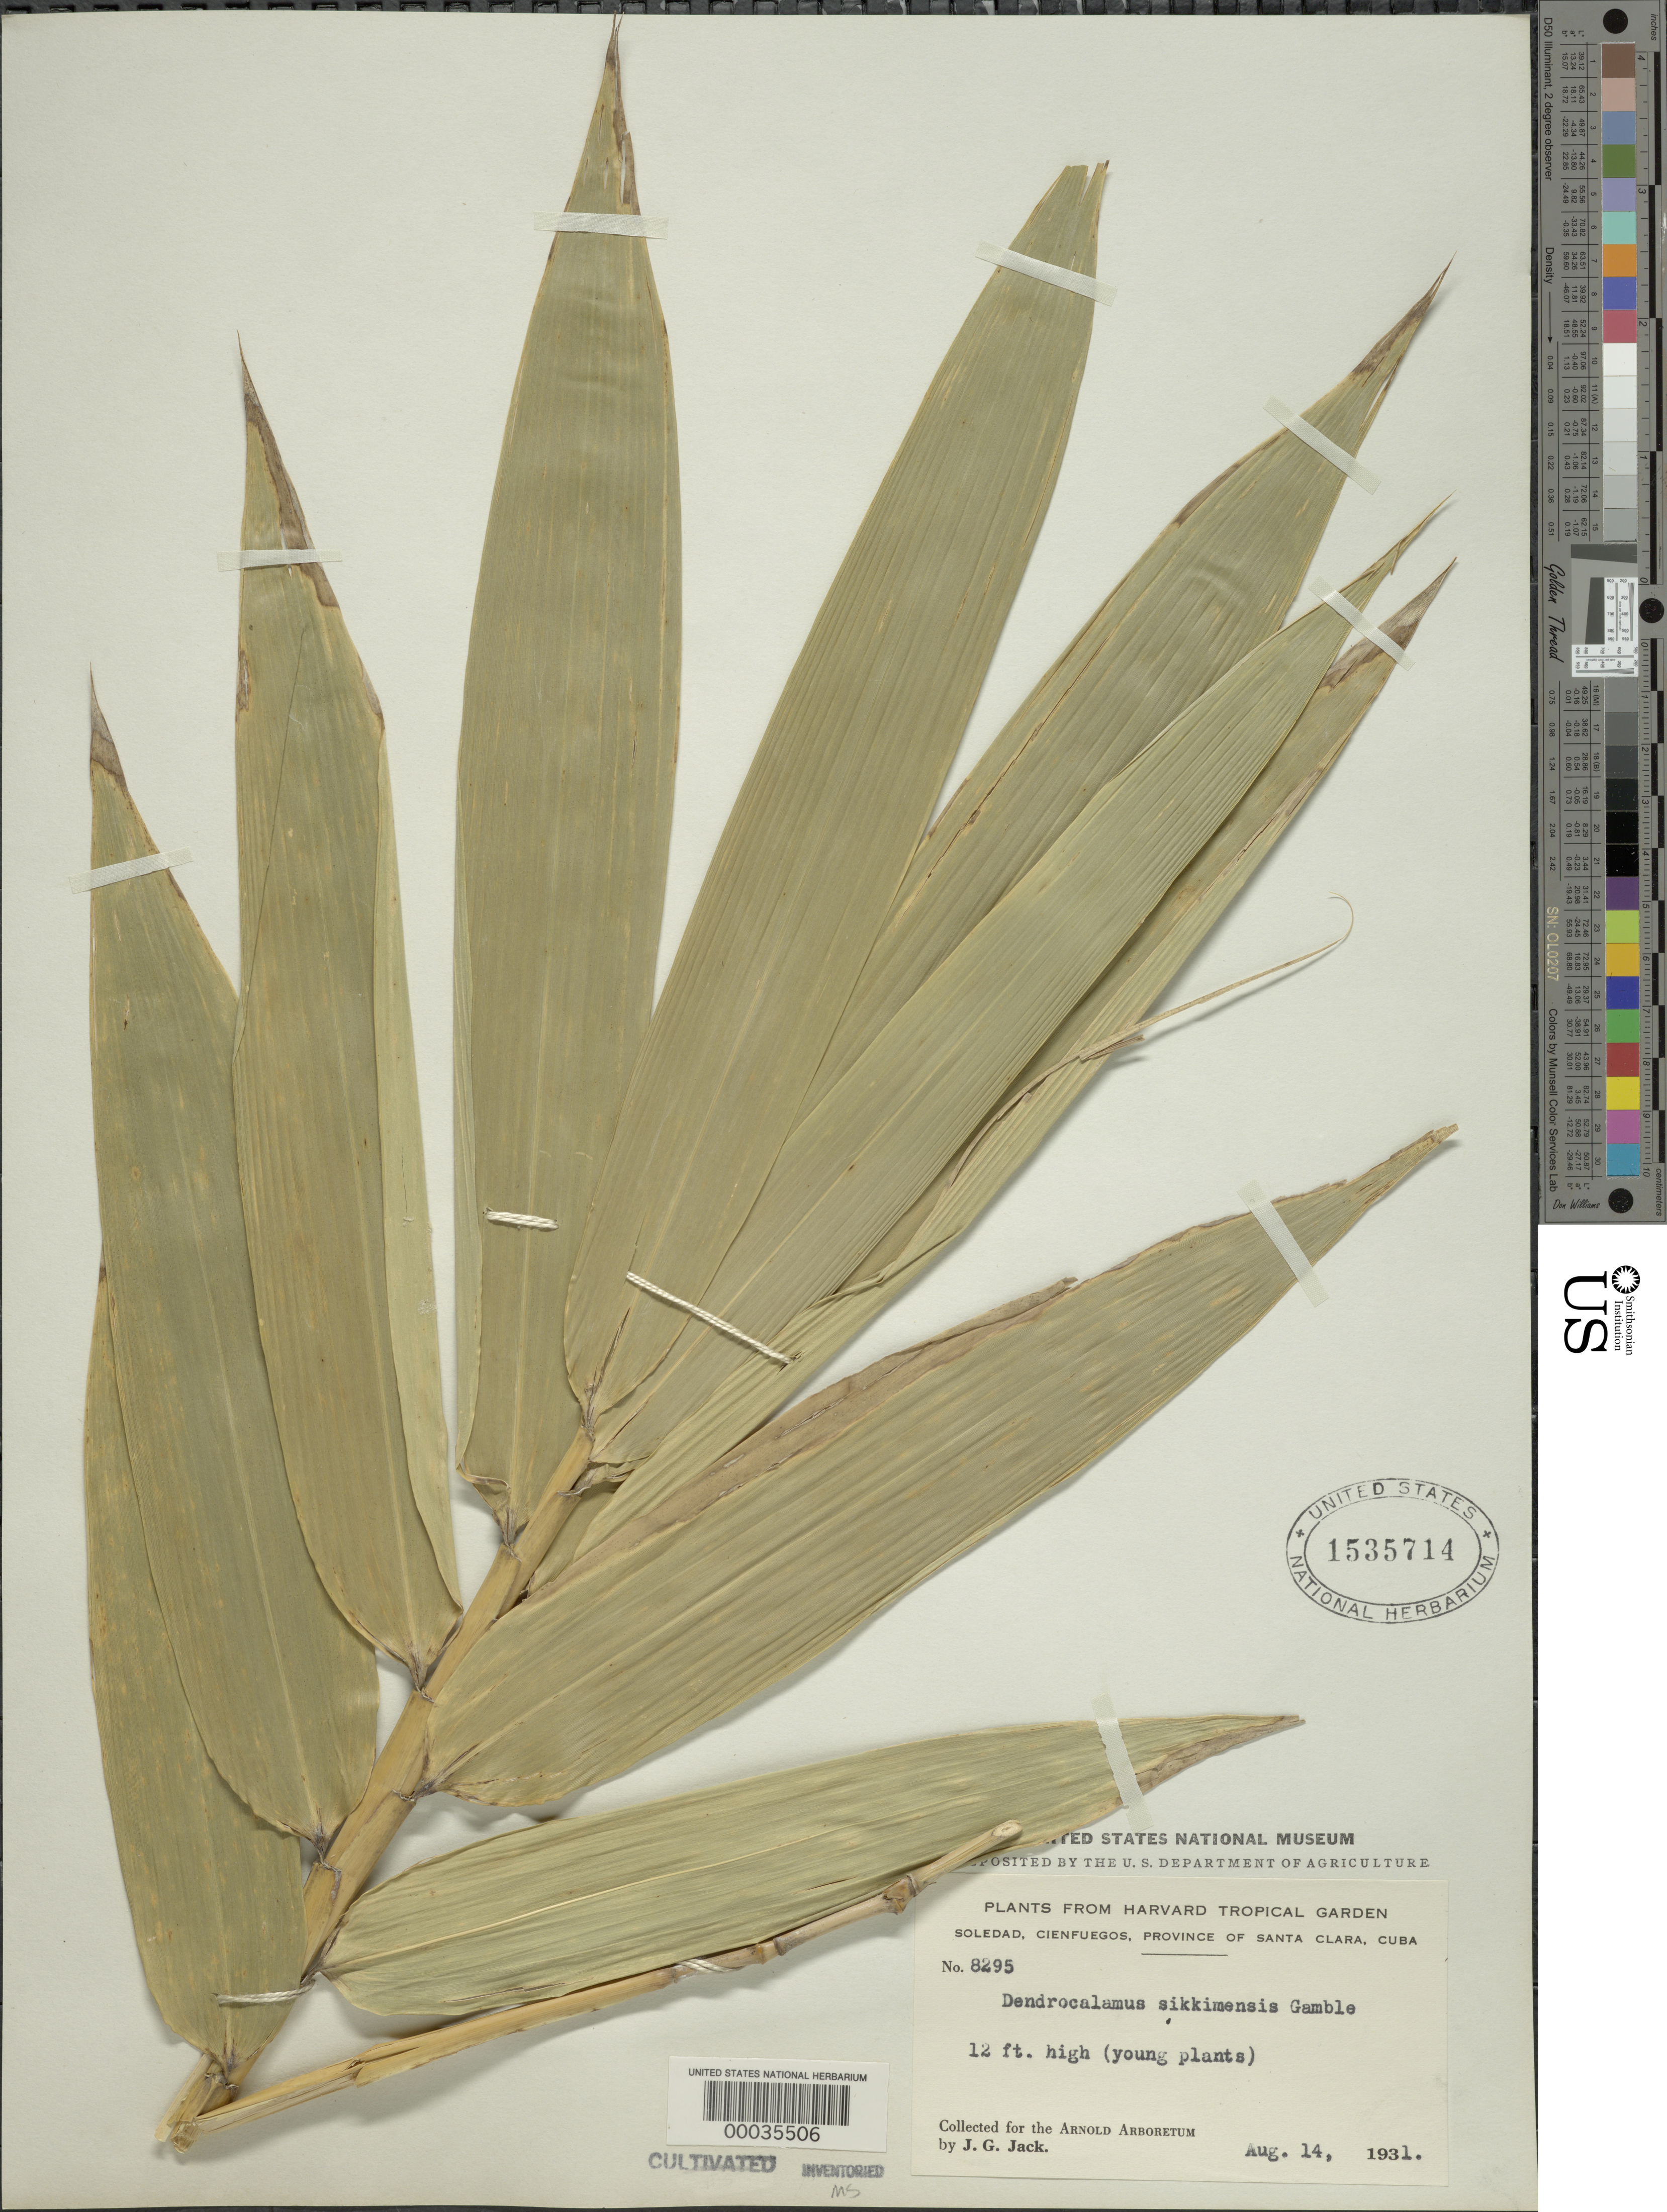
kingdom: Plantae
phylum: Tracheophyta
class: Liliopsida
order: Poales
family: Poaceae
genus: Dendrocalamus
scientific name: Dendrocalamus sikkimensis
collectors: J. G. Jack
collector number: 8295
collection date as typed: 14 Aug 1931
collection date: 1931-08-14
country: Cuba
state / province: Las Villas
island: Greater Antilles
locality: Soledad, cienfuegos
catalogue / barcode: US 1535714